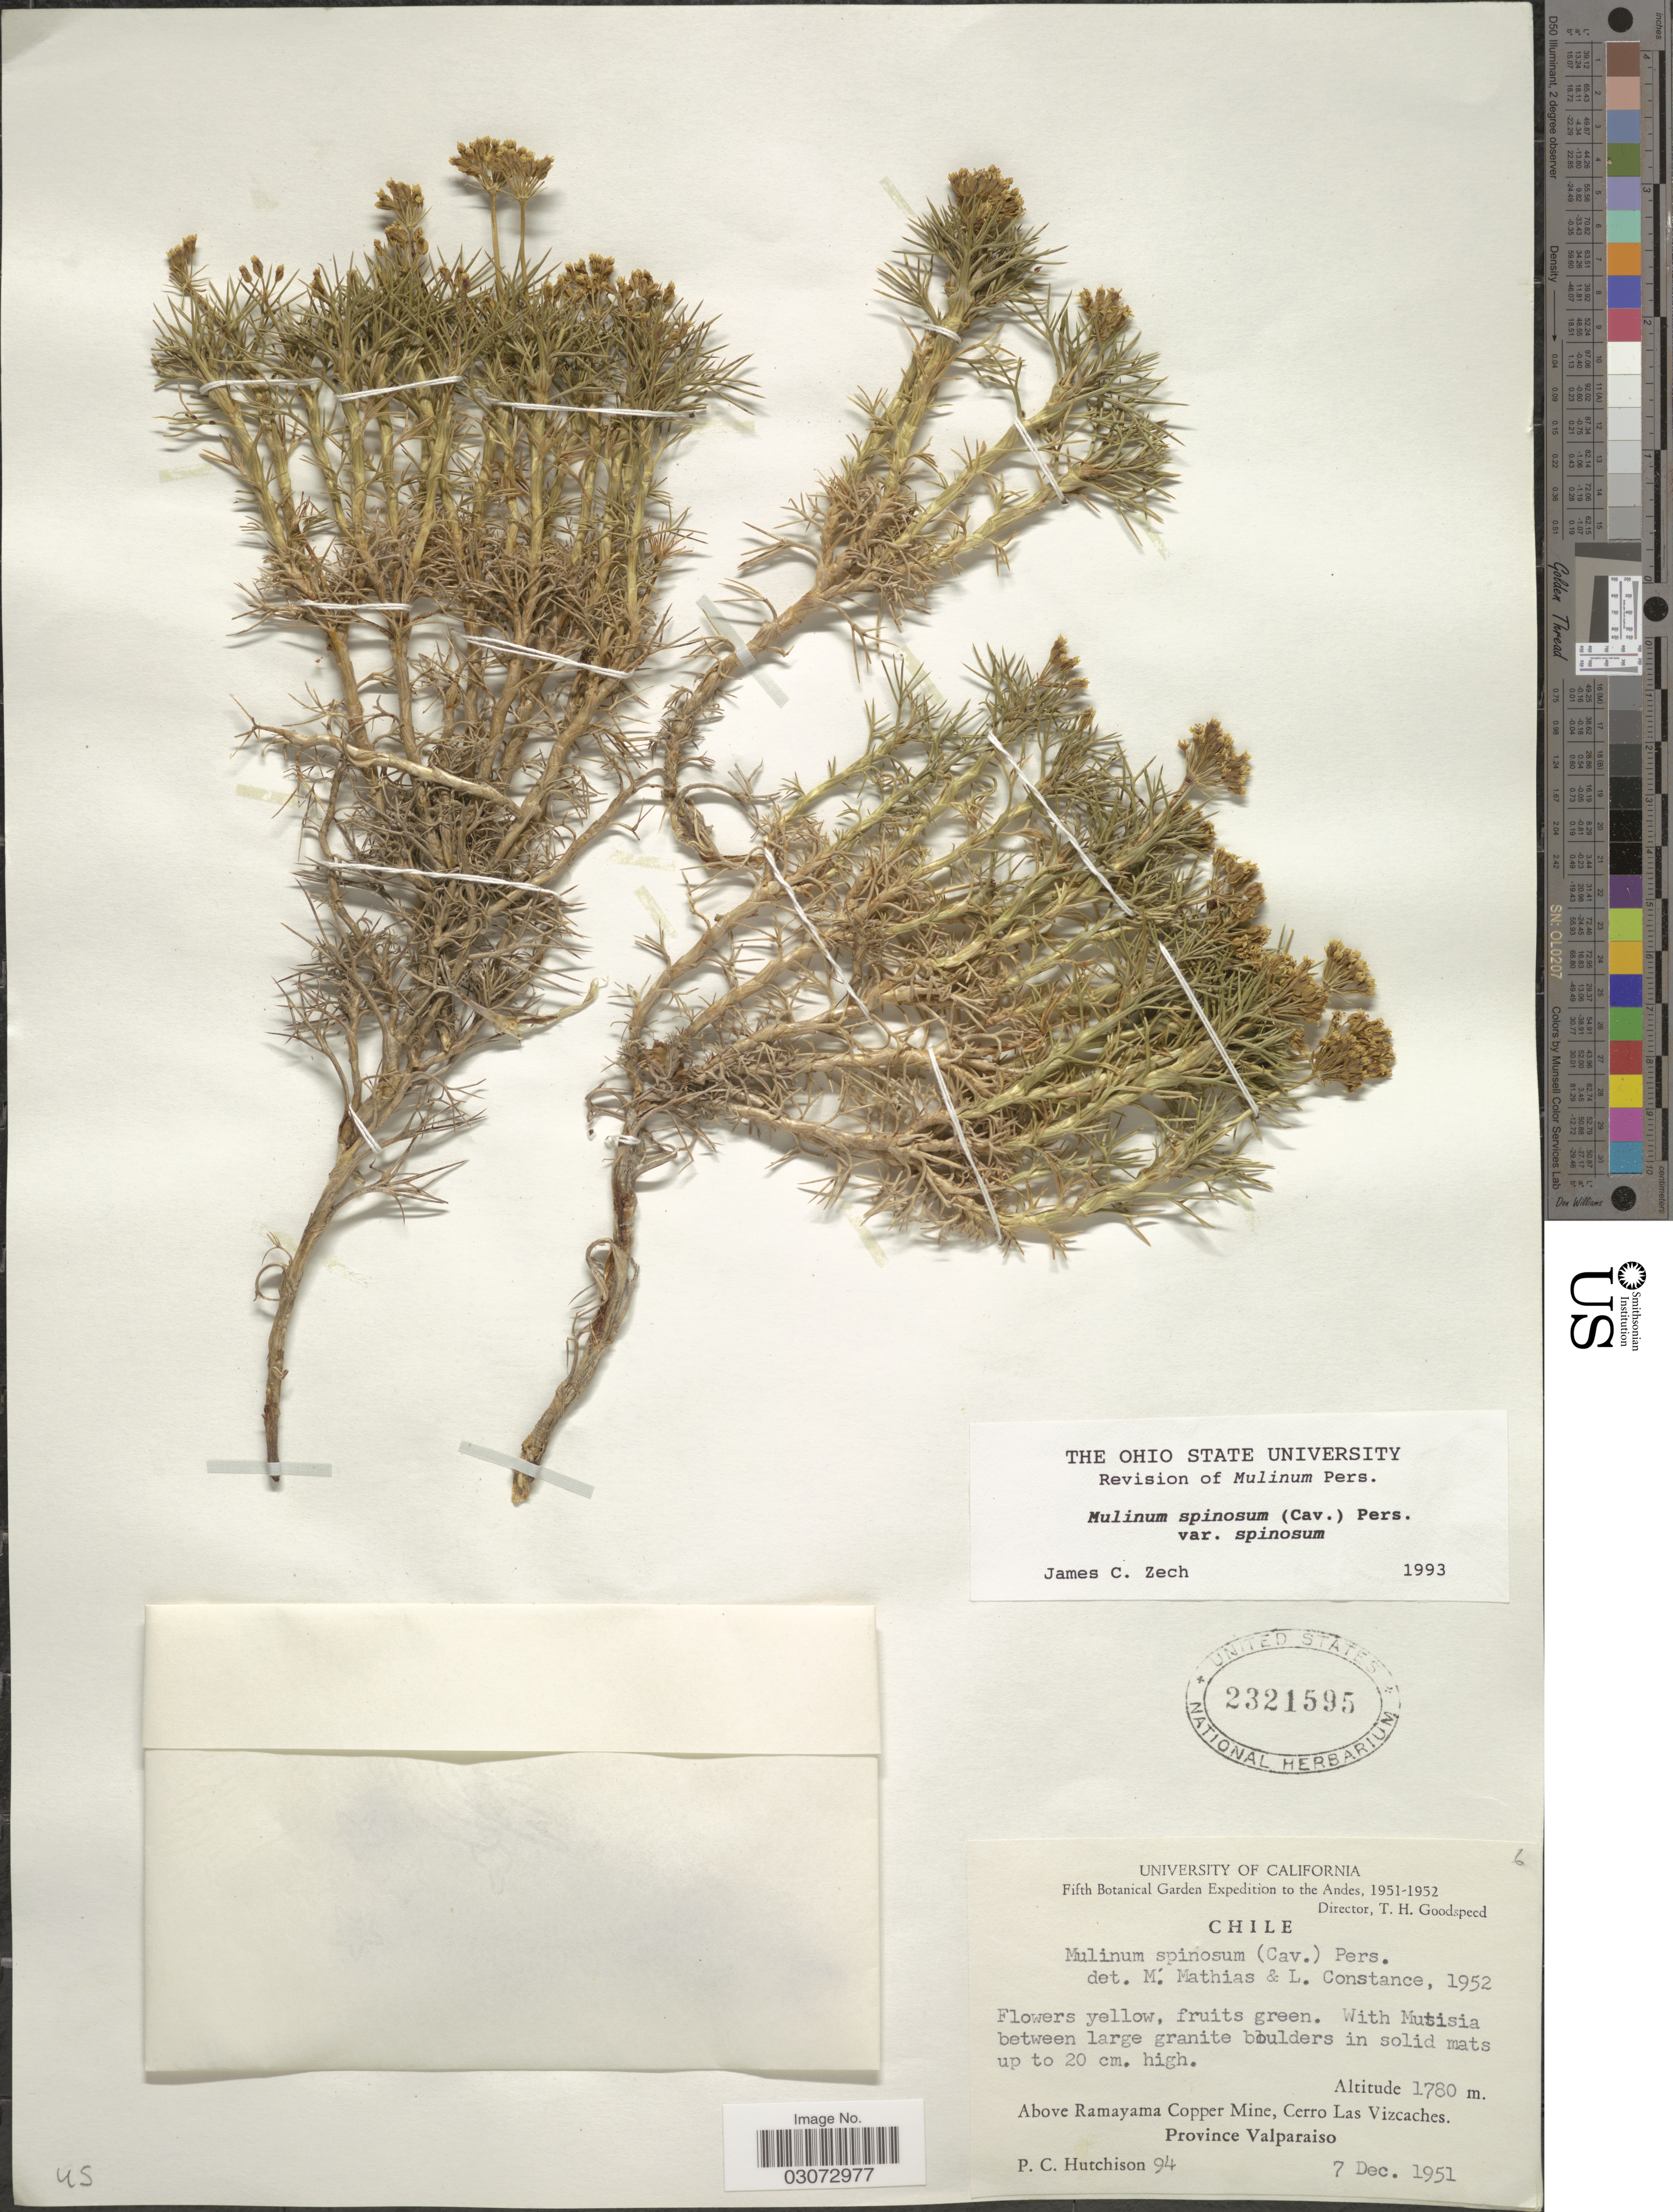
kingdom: Plantae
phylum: Tracheophyta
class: Magnoliopsida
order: Apiales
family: Apiaceae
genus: Mulinum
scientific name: Mulinum spinosum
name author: Pers.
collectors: P. C. Hutchison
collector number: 94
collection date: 1951-12-07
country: Chile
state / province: Valparaíso (V)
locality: The Andes. Above Ramayama Copper Mine, Cerro Las Vizcaches. Province Valparaiso.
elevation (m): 1780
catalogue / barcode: US 2321595